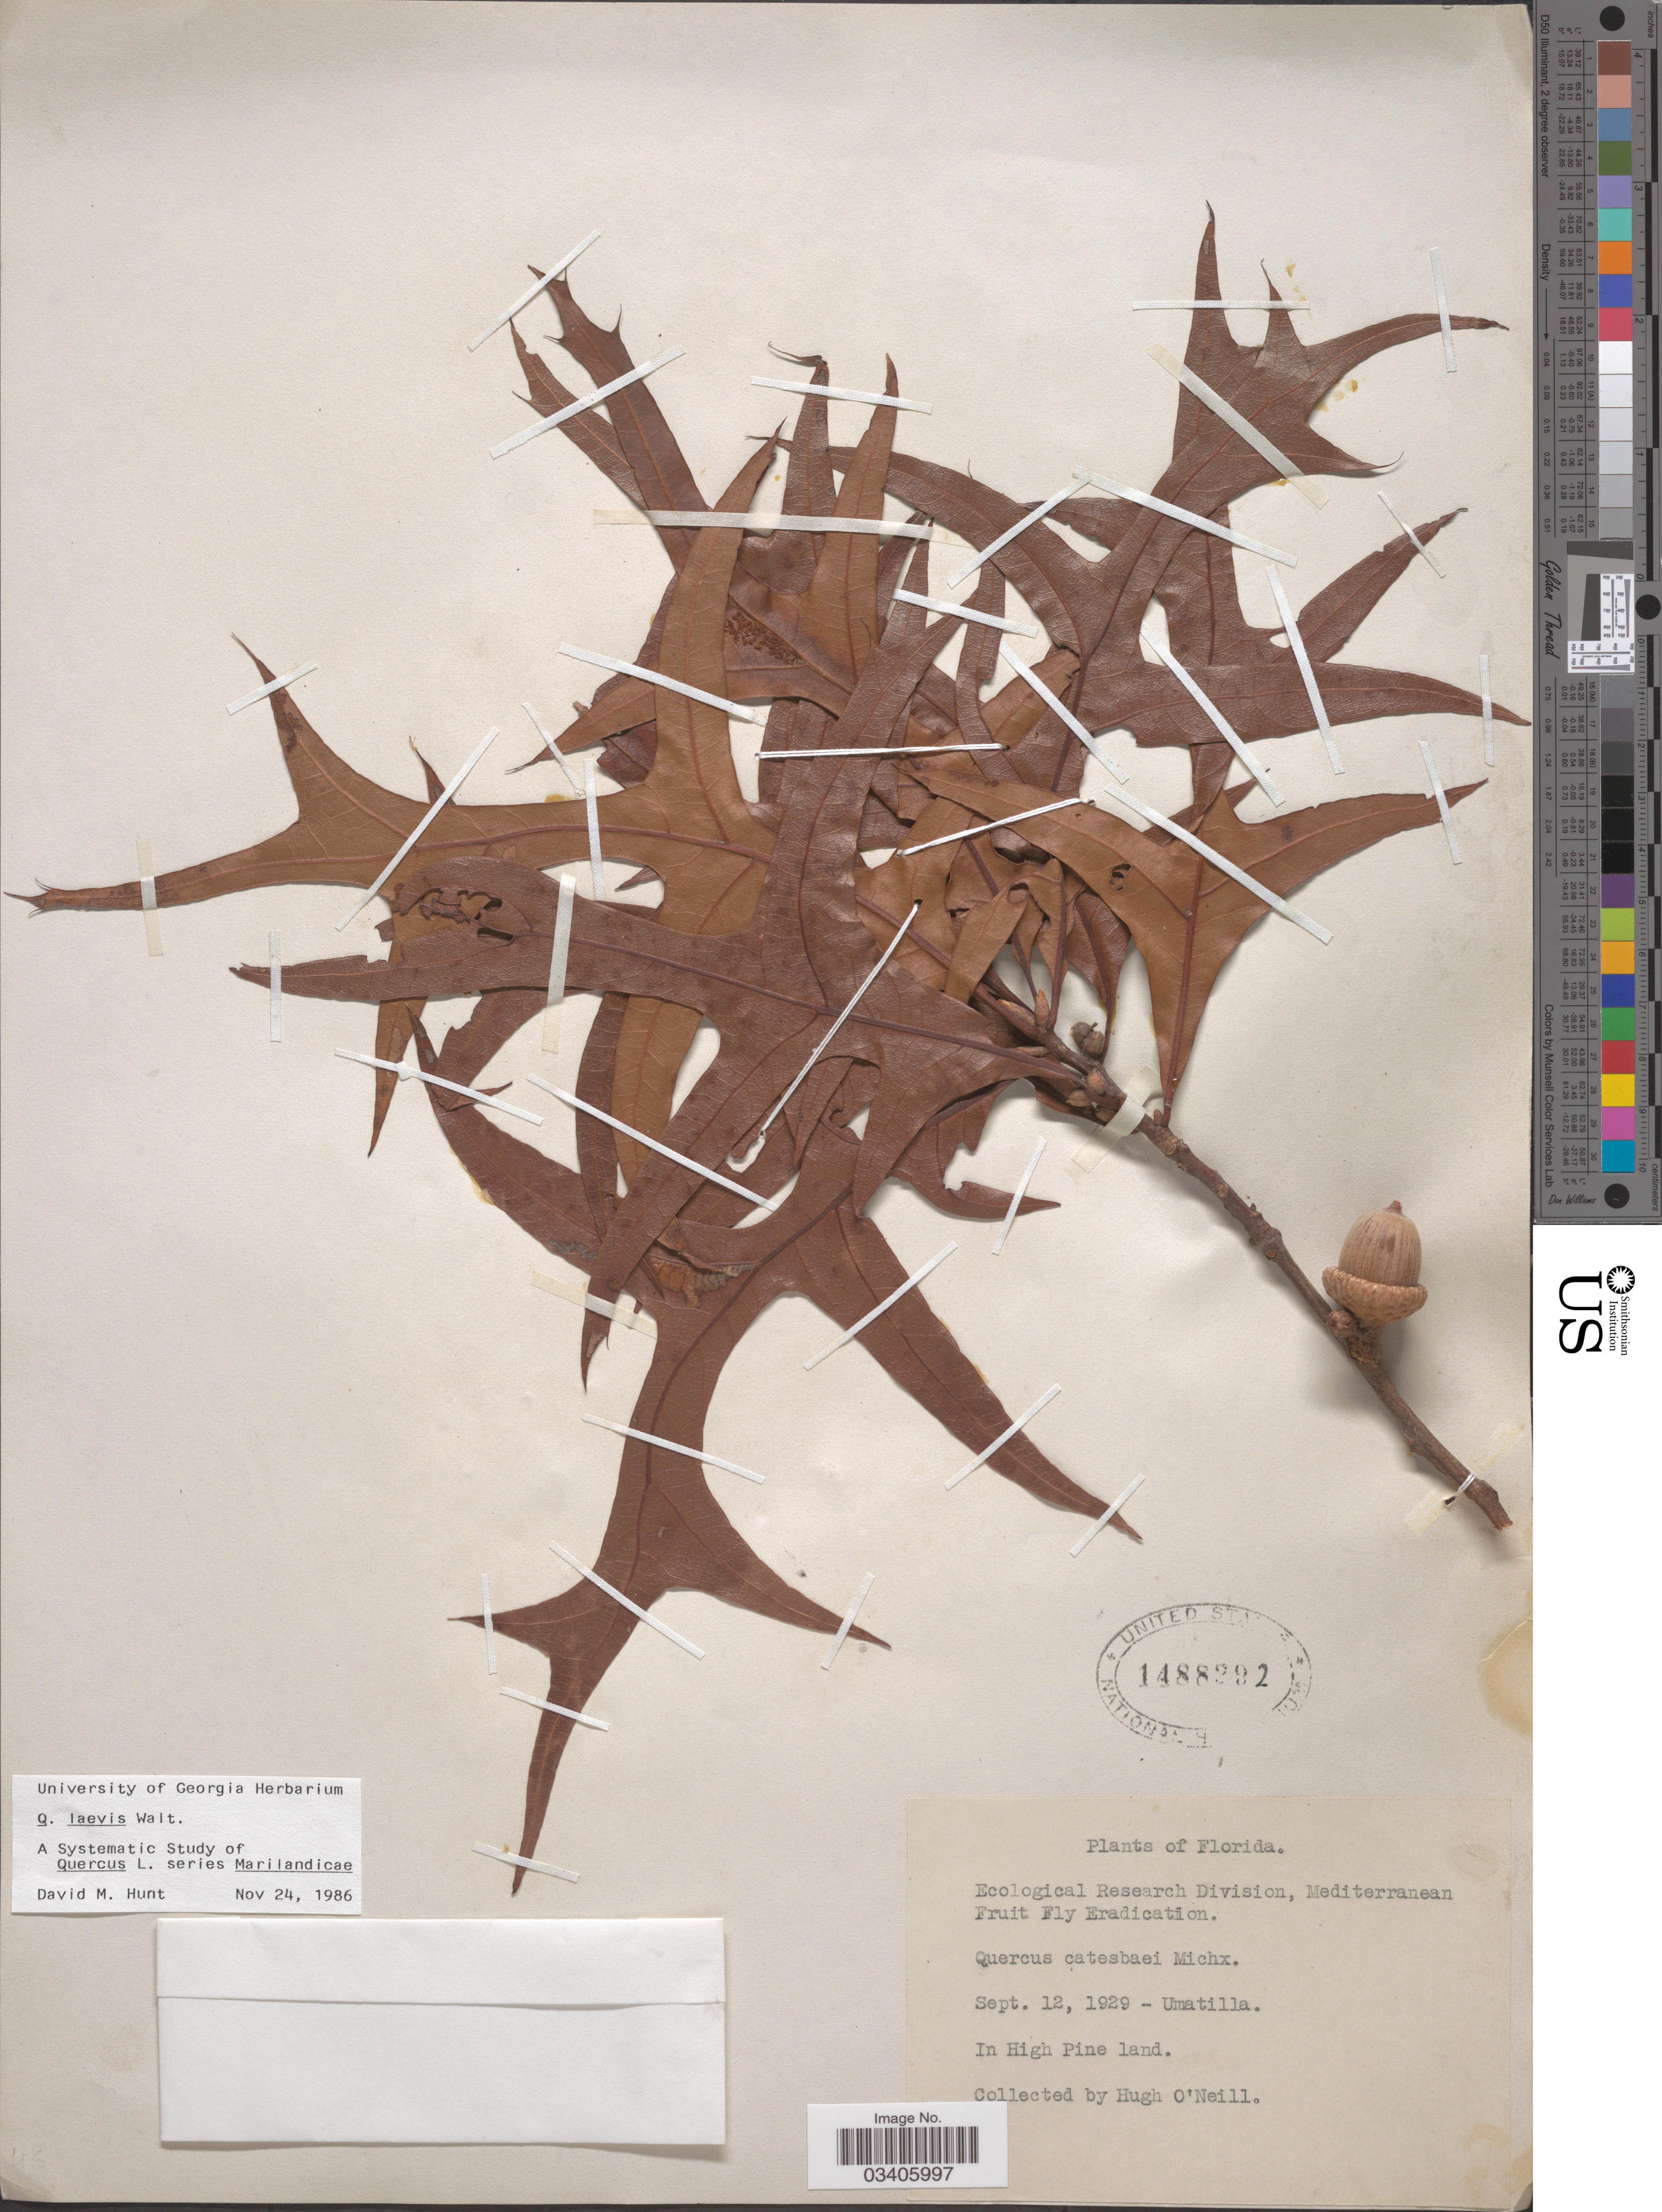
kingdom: Plantae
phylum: Tracheophyta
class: Magnoliopsida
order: Fagales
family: Fagaceae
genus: Quercus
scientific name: Quercus laevis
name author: Walter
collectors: H. O'Neill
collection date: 1929-09-12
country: United States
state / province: Florida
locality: Umatilla. In High Pine land.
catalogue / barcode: US 1488292